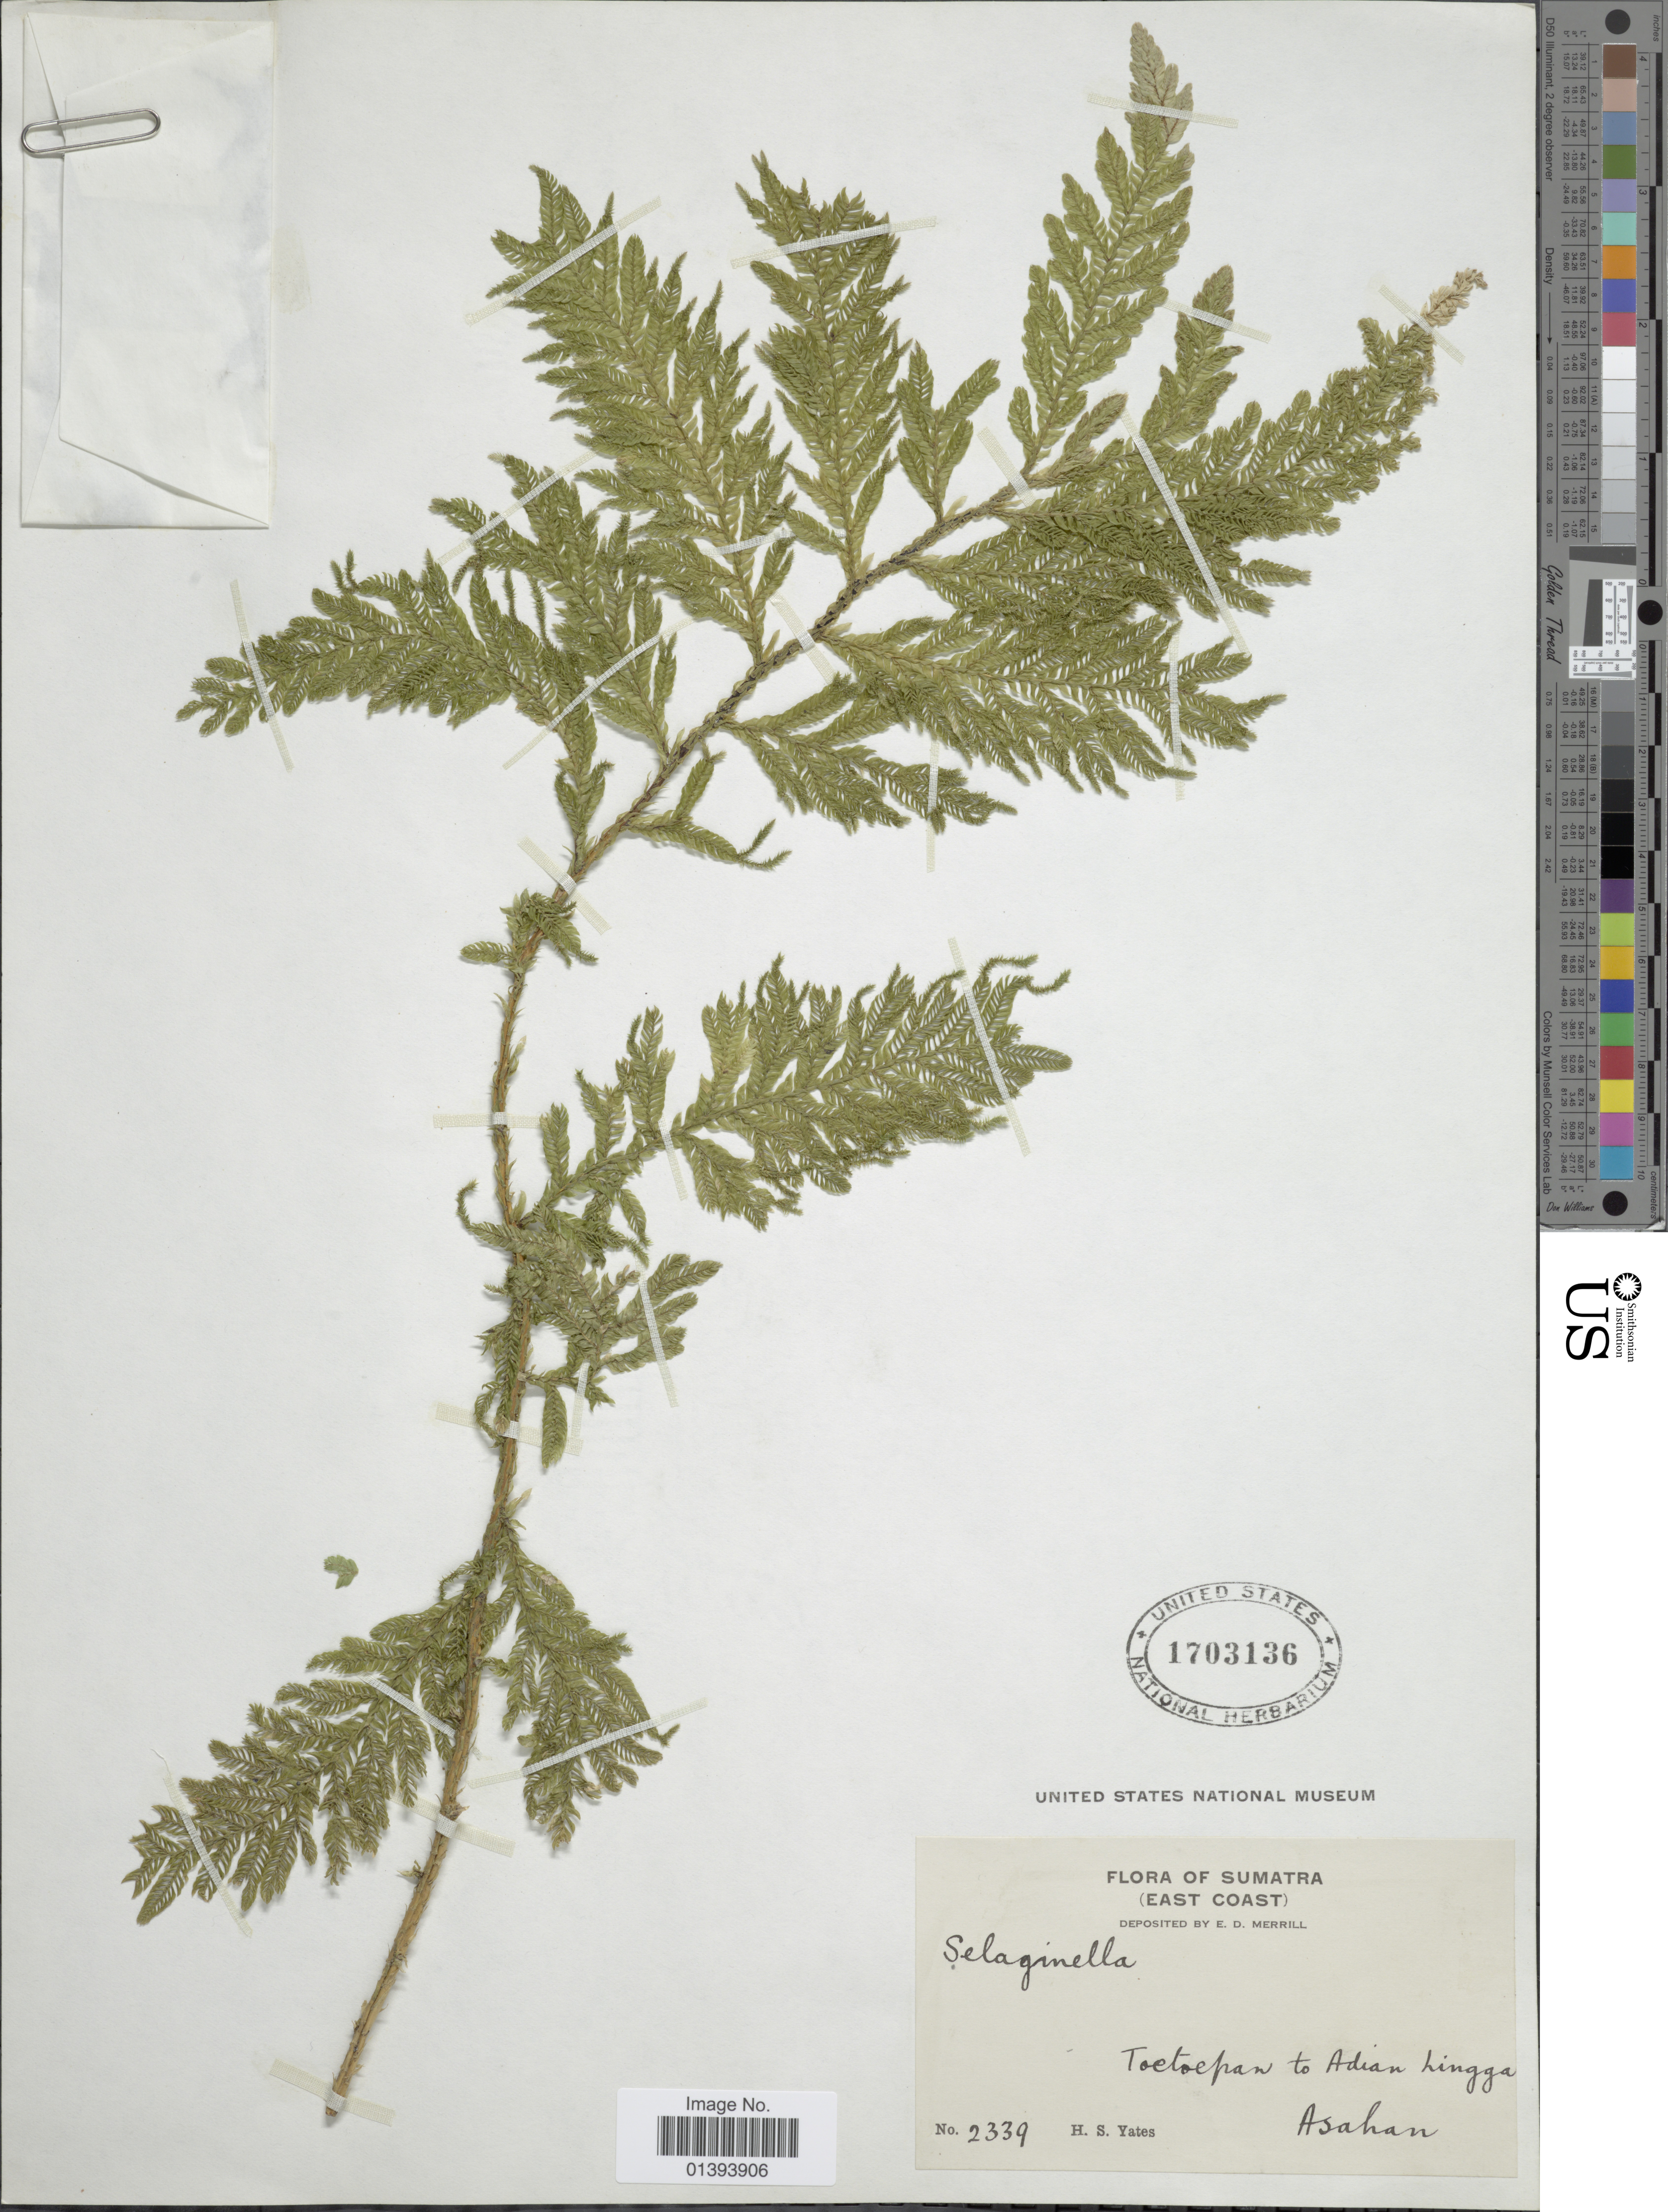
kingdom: Plantae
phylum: Tracheophyta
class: Lycopodiopsida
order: Selaginellales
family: Selaginellaceae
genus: Selaginella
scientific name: Selaginella kittyae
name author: Alderw.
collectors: H. S. Yates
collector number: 2339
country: Indonesia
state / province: Sumatra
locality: East Coast, Toetoepan to Adian Lingga. Asahan.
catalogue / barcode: US 1703136